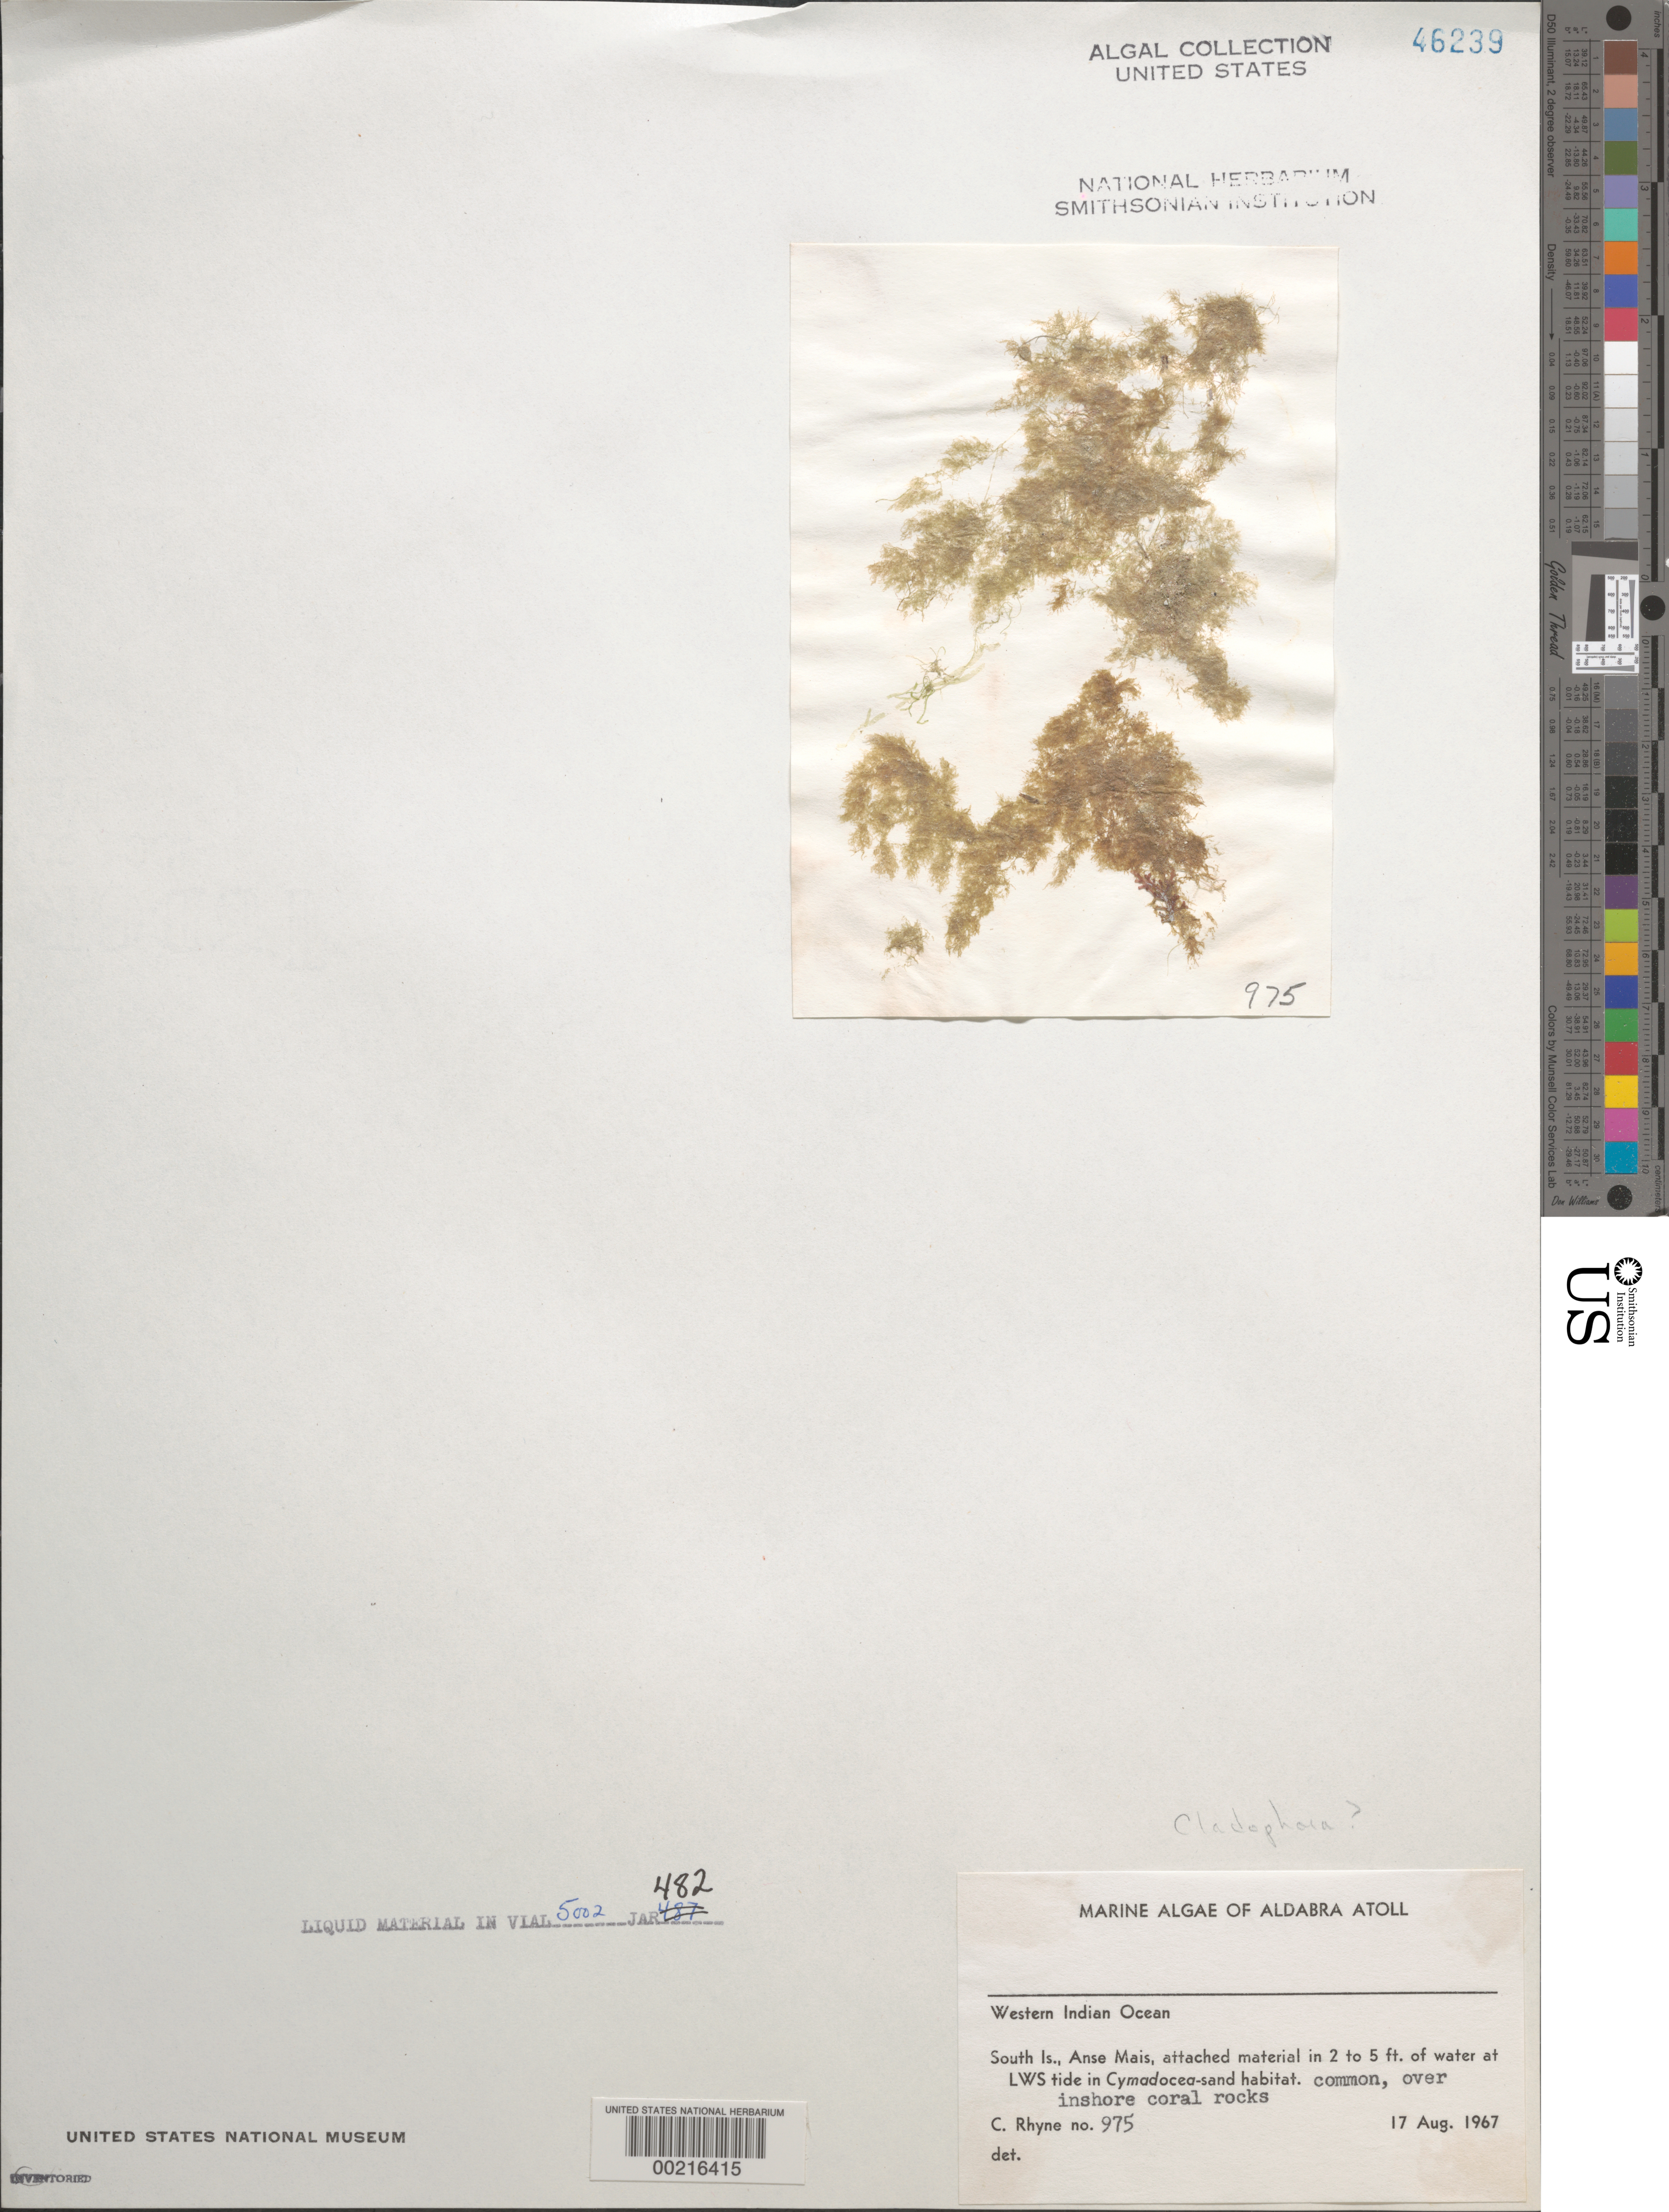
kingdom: Plantae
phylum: Chlorophyta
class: Ulvophyceae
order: Cladophorales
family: Cladophoraceae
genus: Cladophora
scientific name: Cladophora sp.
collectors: C. Rhyne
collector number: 975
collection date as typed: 17 Aug 1967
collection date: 1967-08-17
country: Seychelles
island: Aldabra Atoll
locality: South Islet, Anse Mais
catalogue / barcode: US 46239